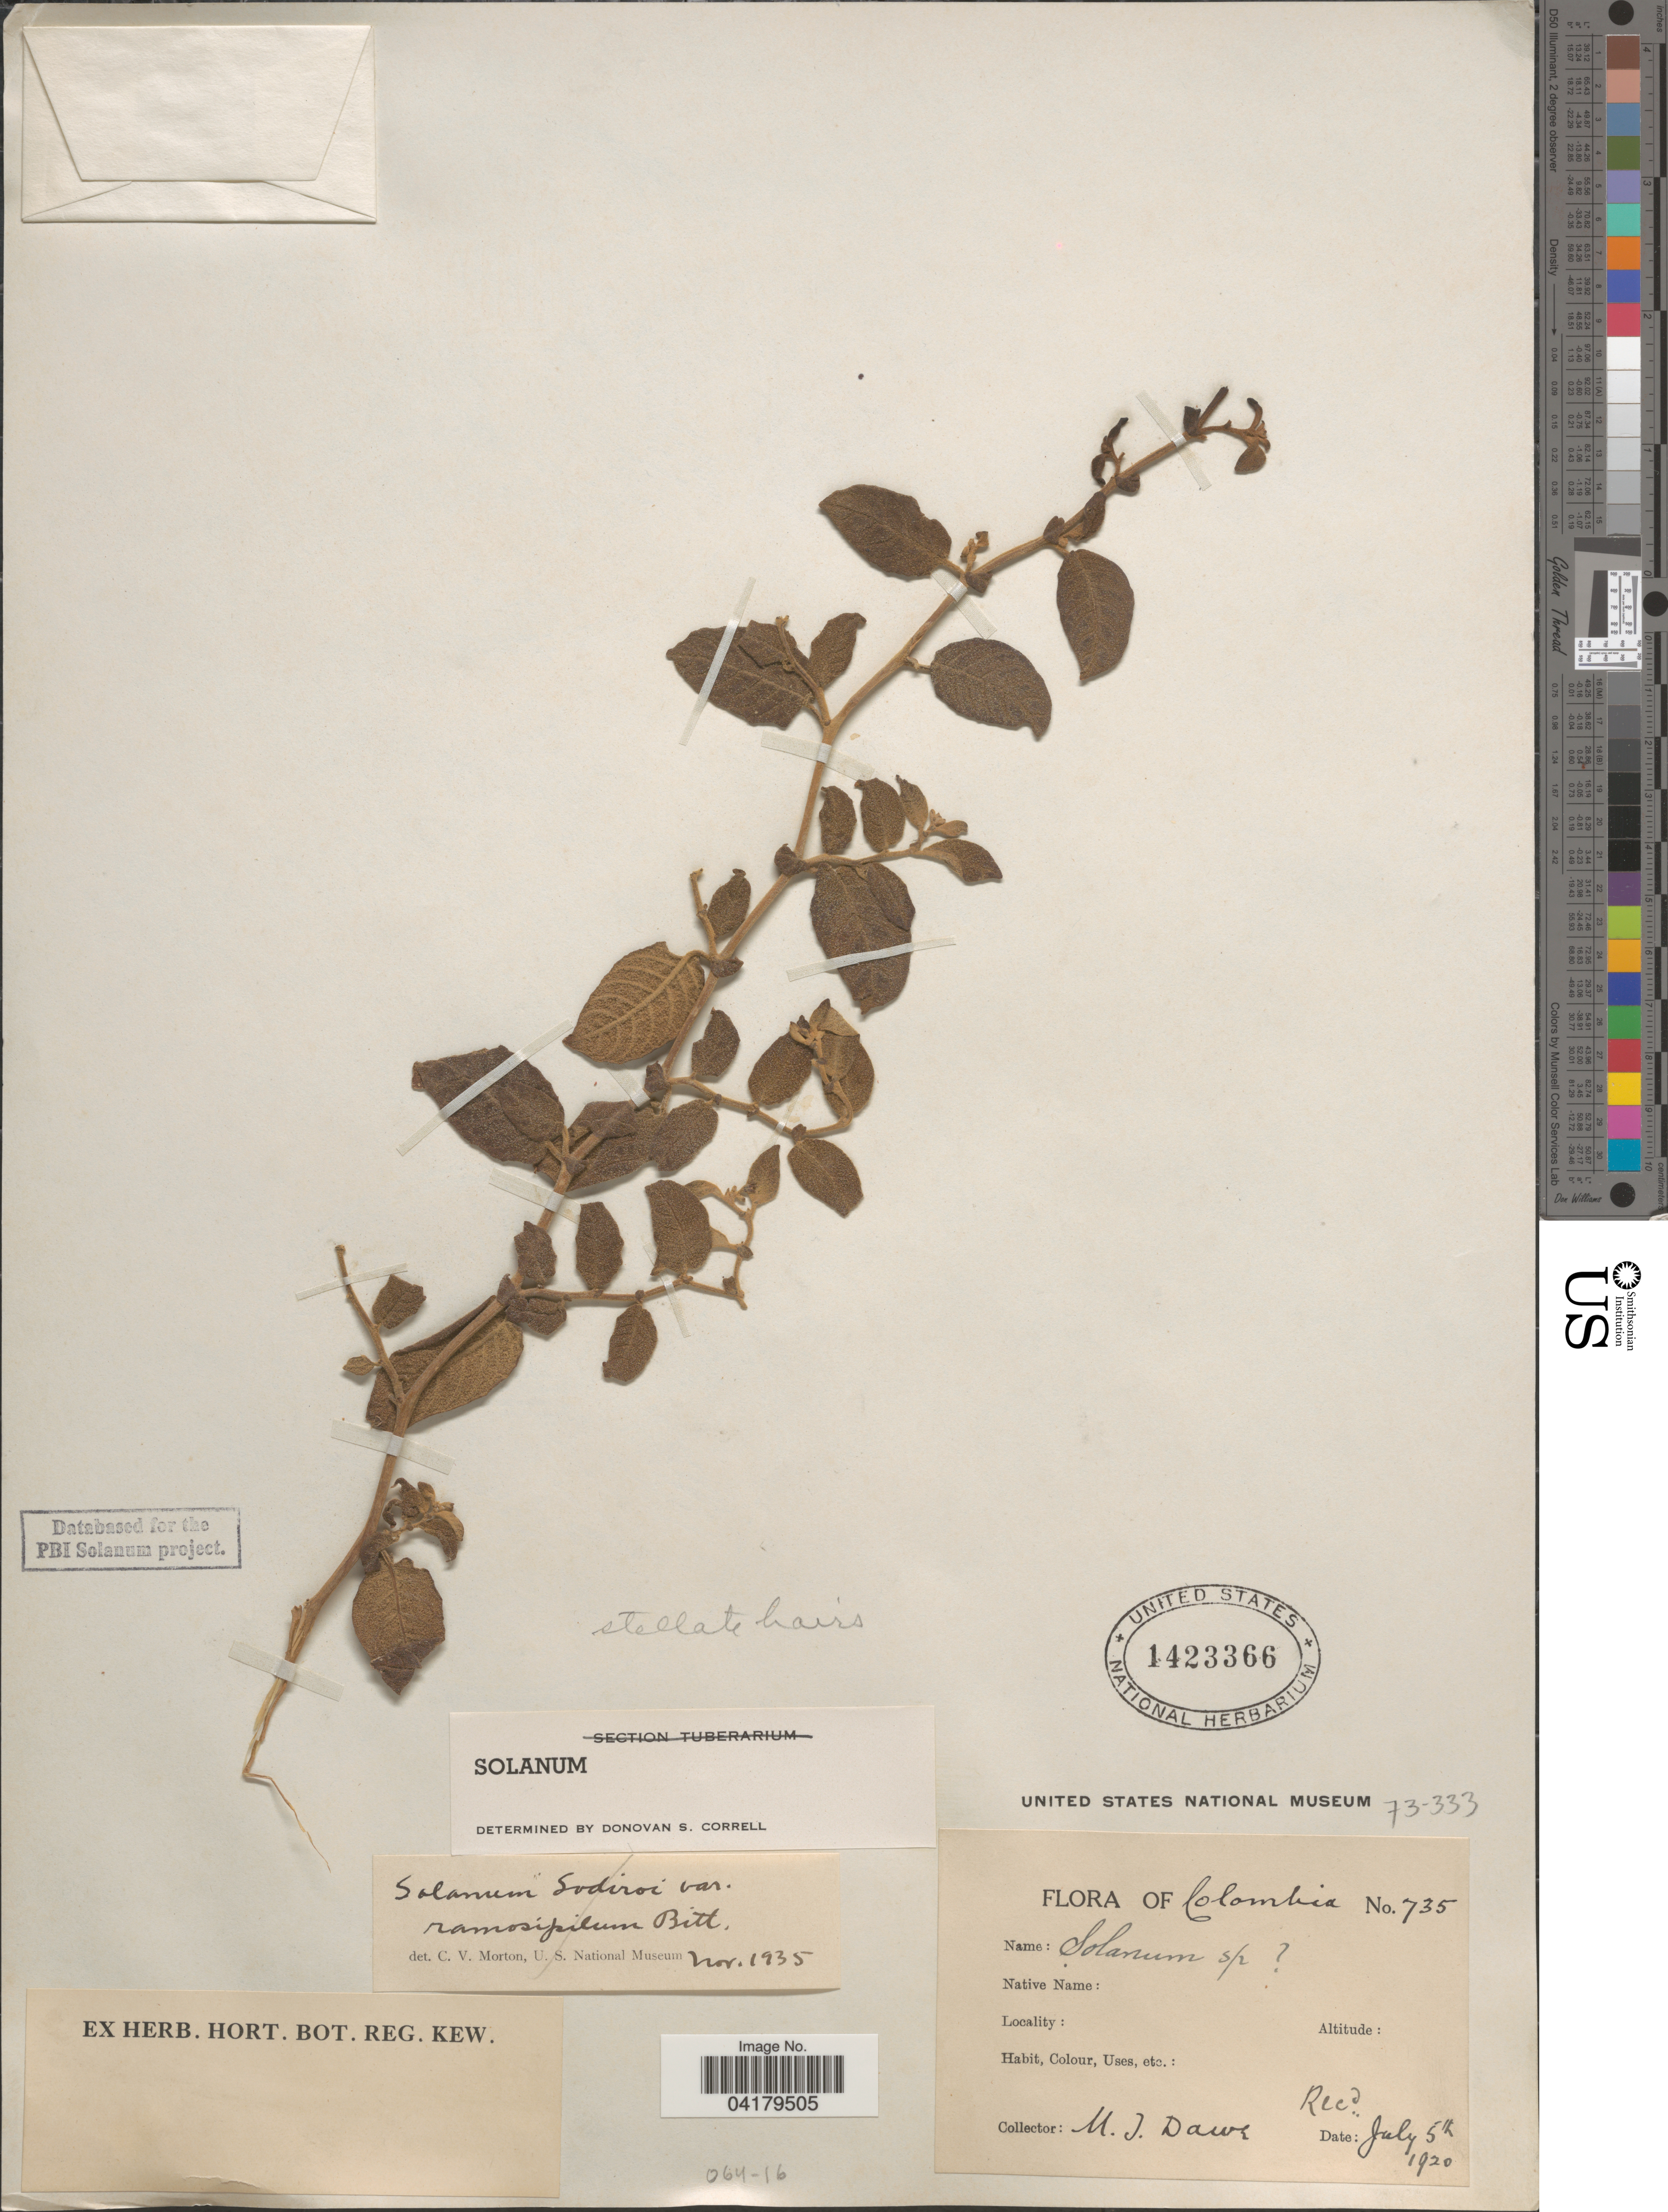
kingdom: Plantae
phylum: Tracheophyta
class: Magnoliopsida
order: Solanales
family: Solanaceae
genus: Solanum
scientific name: Solanum (Leptostemonum) sp.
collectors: M. T. Dawe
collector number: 735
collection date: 1920-07-05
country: Colombia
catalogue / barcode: US 1423366